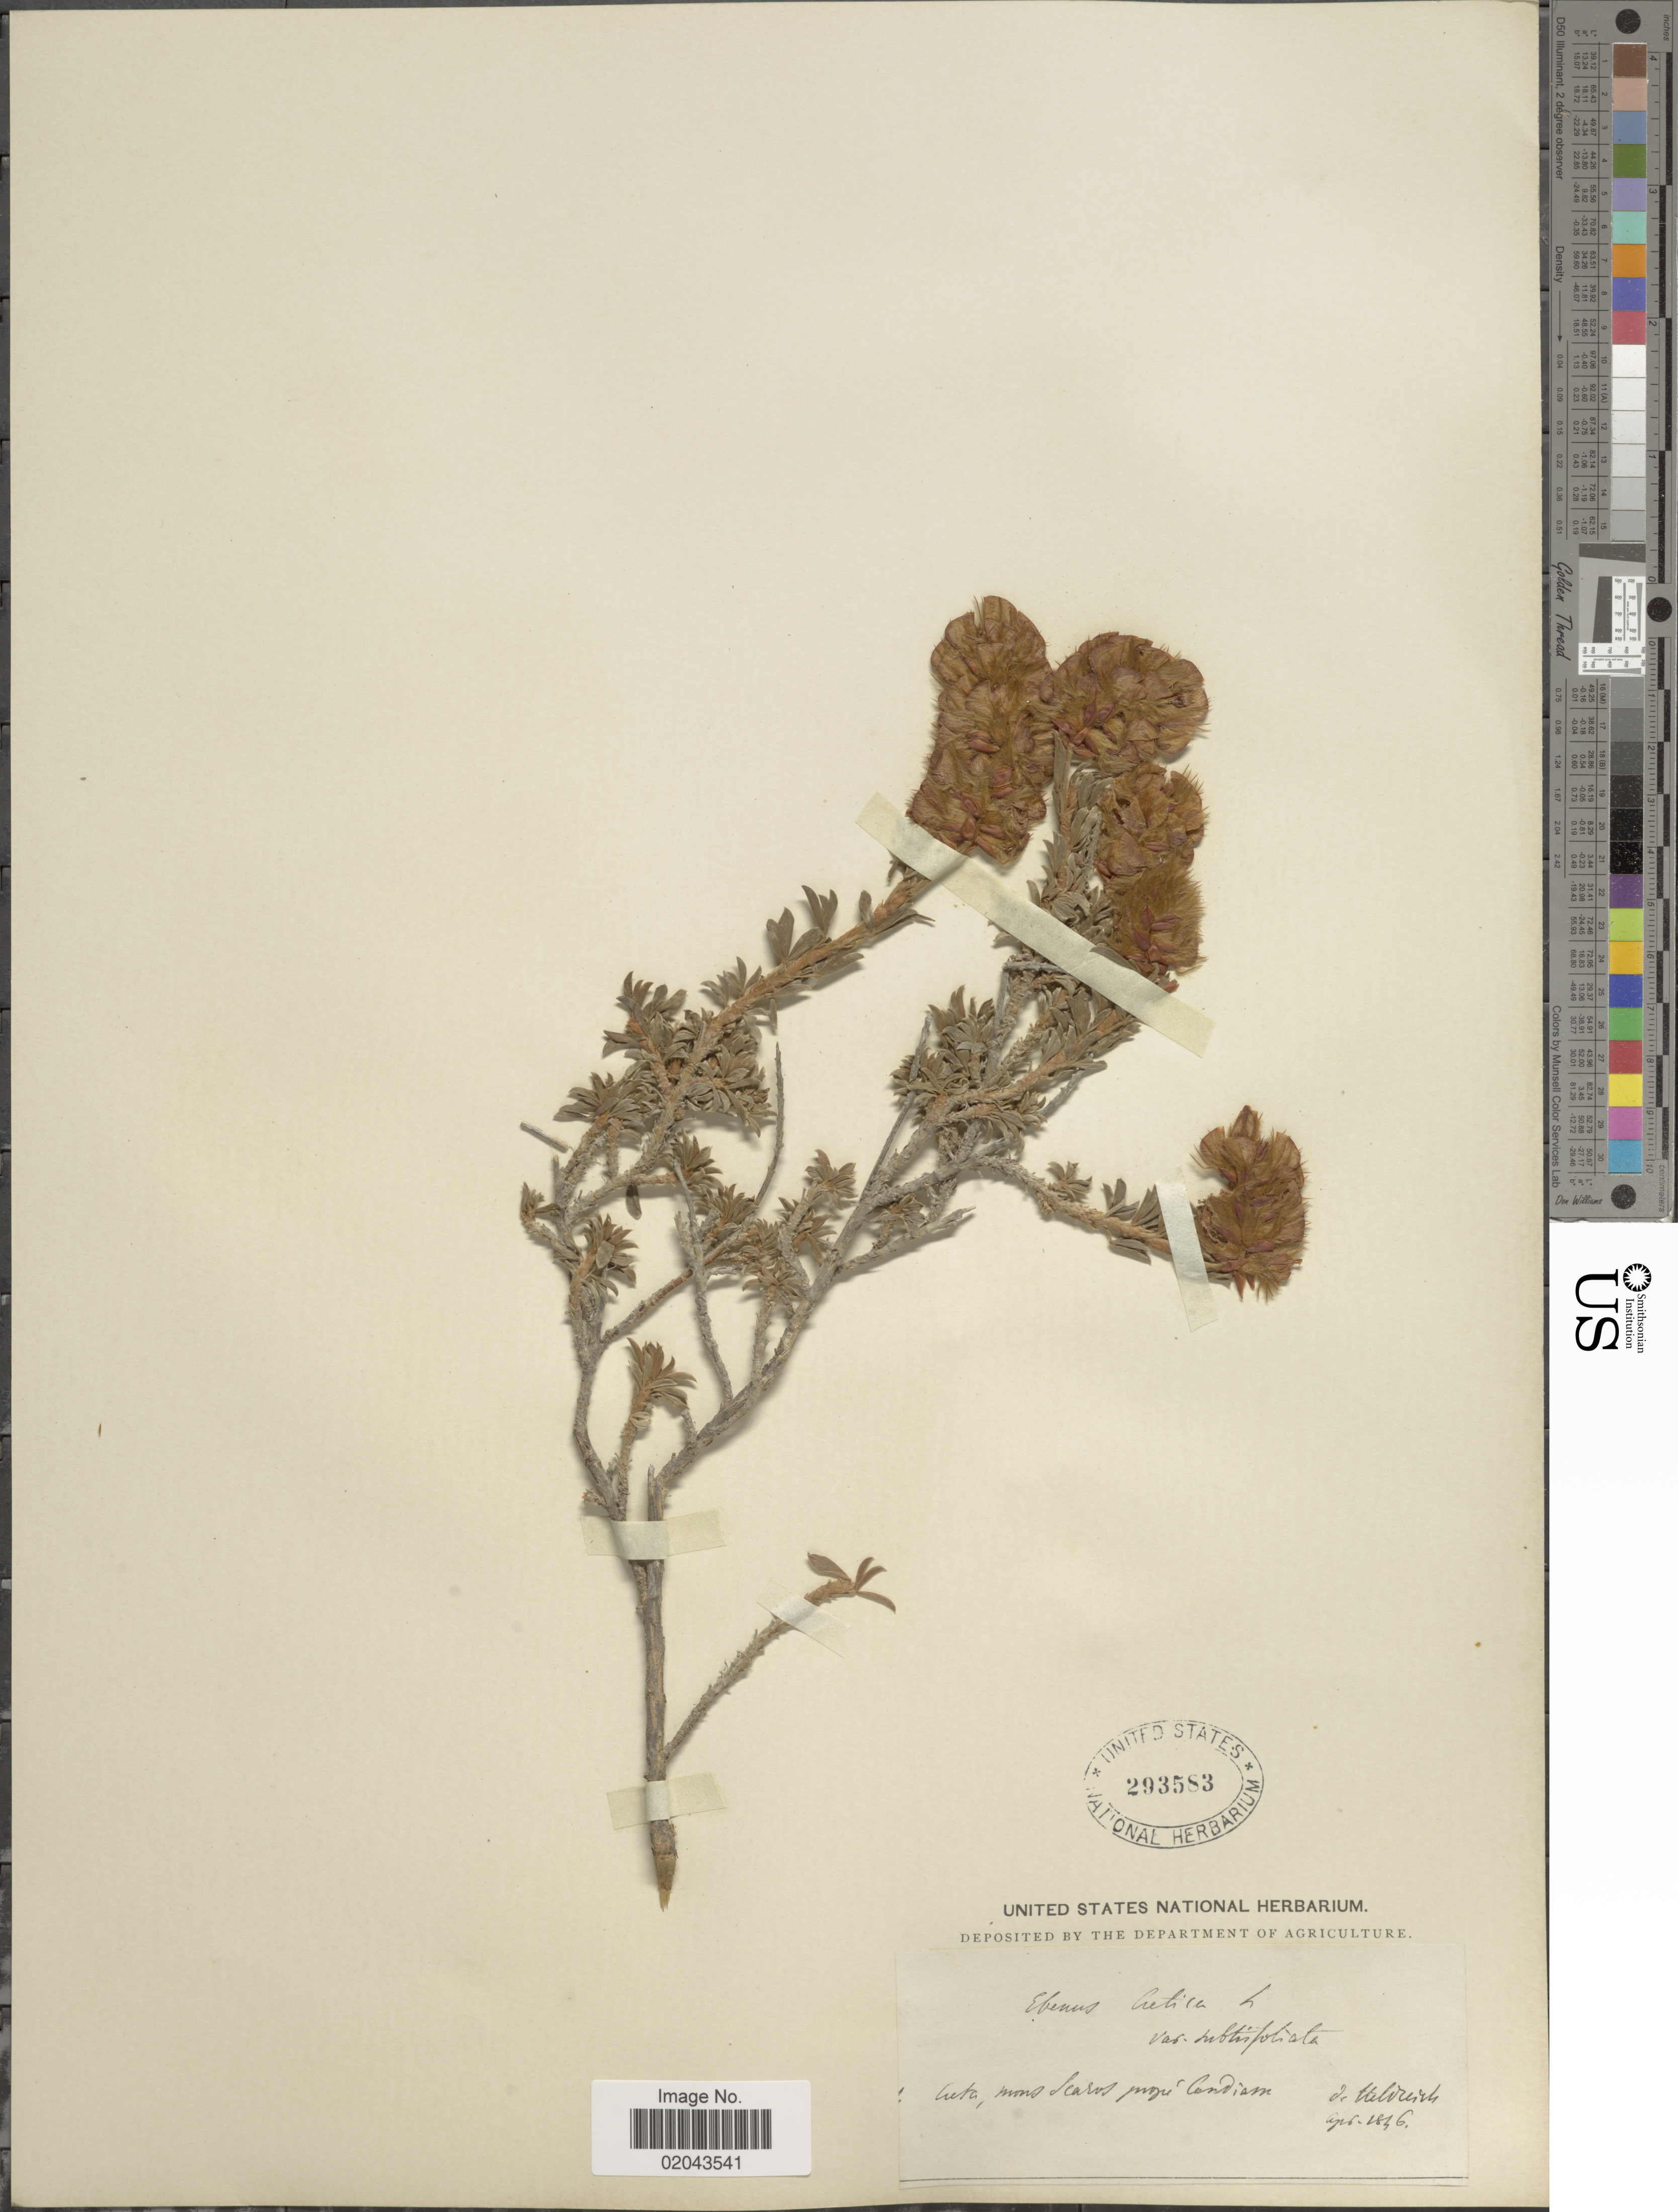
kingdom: Plantae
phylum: Tracheophyta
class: Magnoliopsida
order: Fabales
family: Fabaceae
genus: Ebenus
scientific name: Ebenus cretica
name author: L. f.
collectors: -. De Heldreich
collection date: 1826-04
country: Greece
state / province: Crete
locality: Creta, mons scaros prope Candia.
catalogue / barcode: US 293583